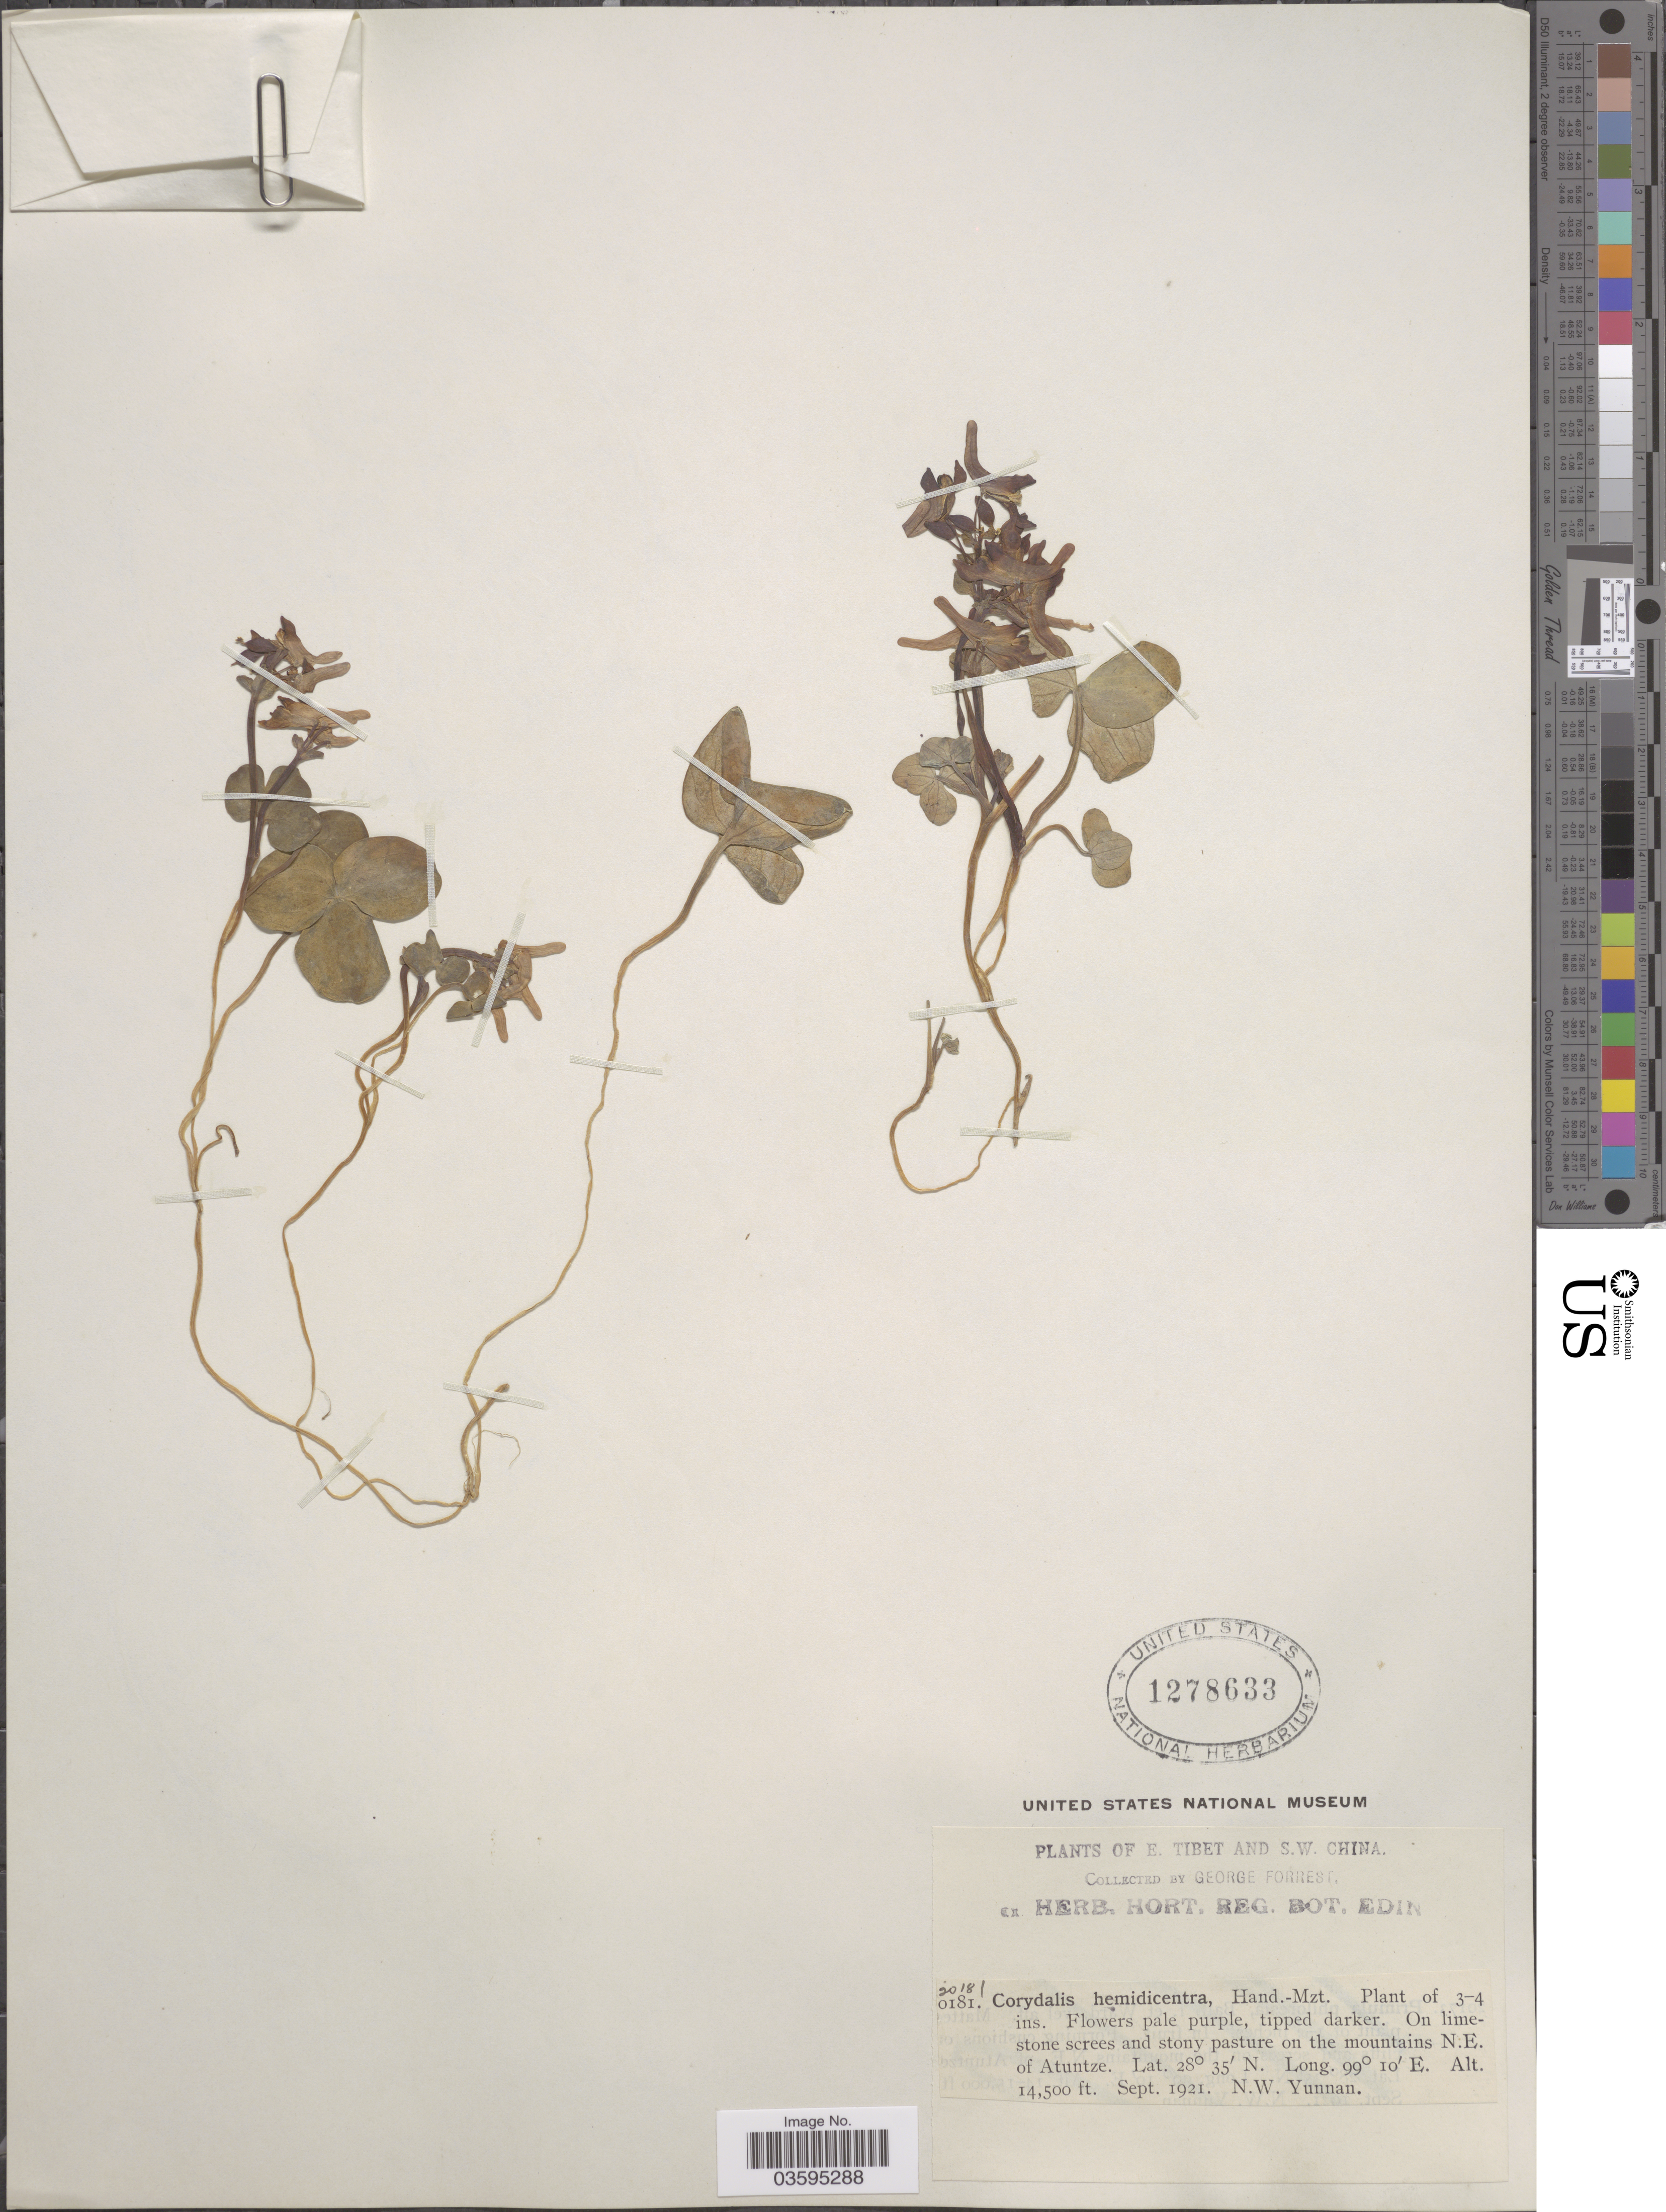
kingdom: Plantae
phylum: Tracheophyta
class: Magnoliopsida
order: Ranunculales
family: Papaveraceae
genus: Corydalis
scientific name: Corydalis hemidicentra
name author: Hand.-Mazz.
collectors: G. Forrest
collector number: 20181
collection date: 1921-09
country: China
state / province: Yunnan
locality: On limestone screes and stony pasture on the mountains N.E. of Atuntze.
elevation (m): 4420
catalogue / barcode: US 1278633